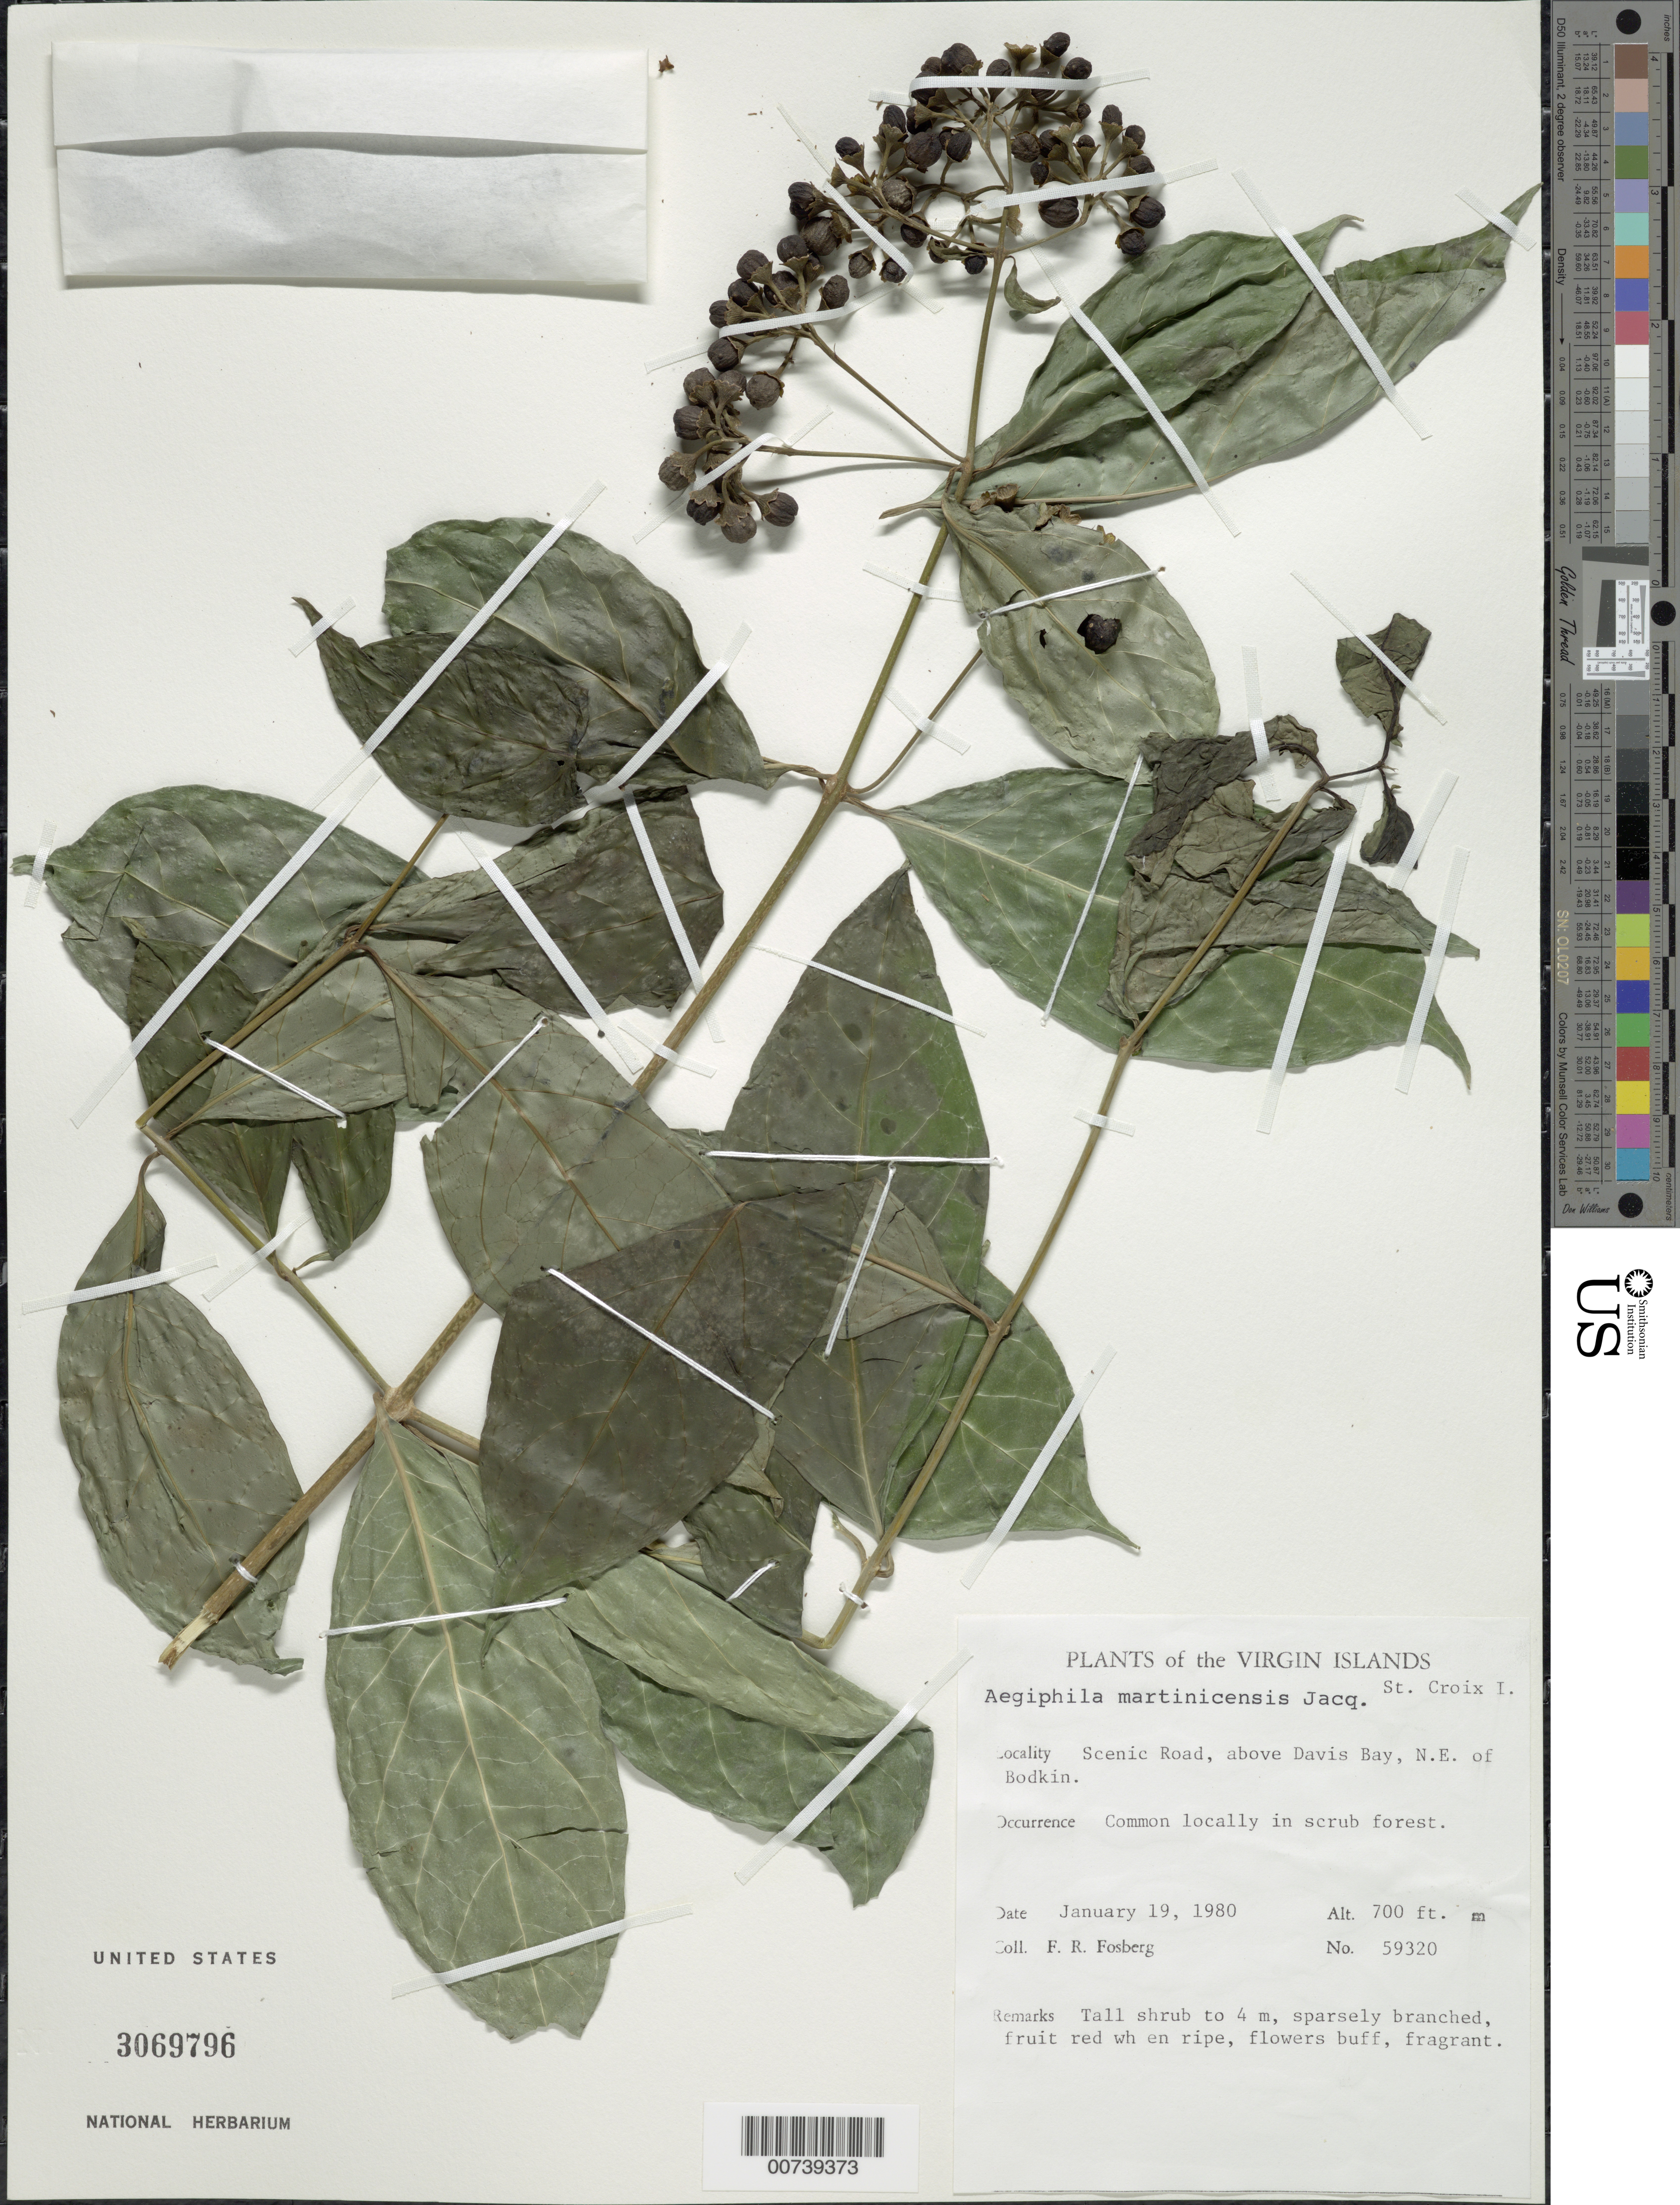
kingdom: Plantae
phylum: Tracheophyta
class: Magnoliopsida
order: Lamiales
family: Lamiaceae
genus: Aegiphila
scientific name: Aegiphila martinicensis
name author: Jacq.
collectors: F. R. Fosberg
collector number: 59320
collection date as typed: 19 Jan 1980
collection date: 1980-01-19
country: U.S. Virgin Islands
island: St. Croix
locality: Scenic Road, above Davis Bay, NE of Bodkin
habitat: Common locally in scrub forest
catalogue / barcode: US 3069796